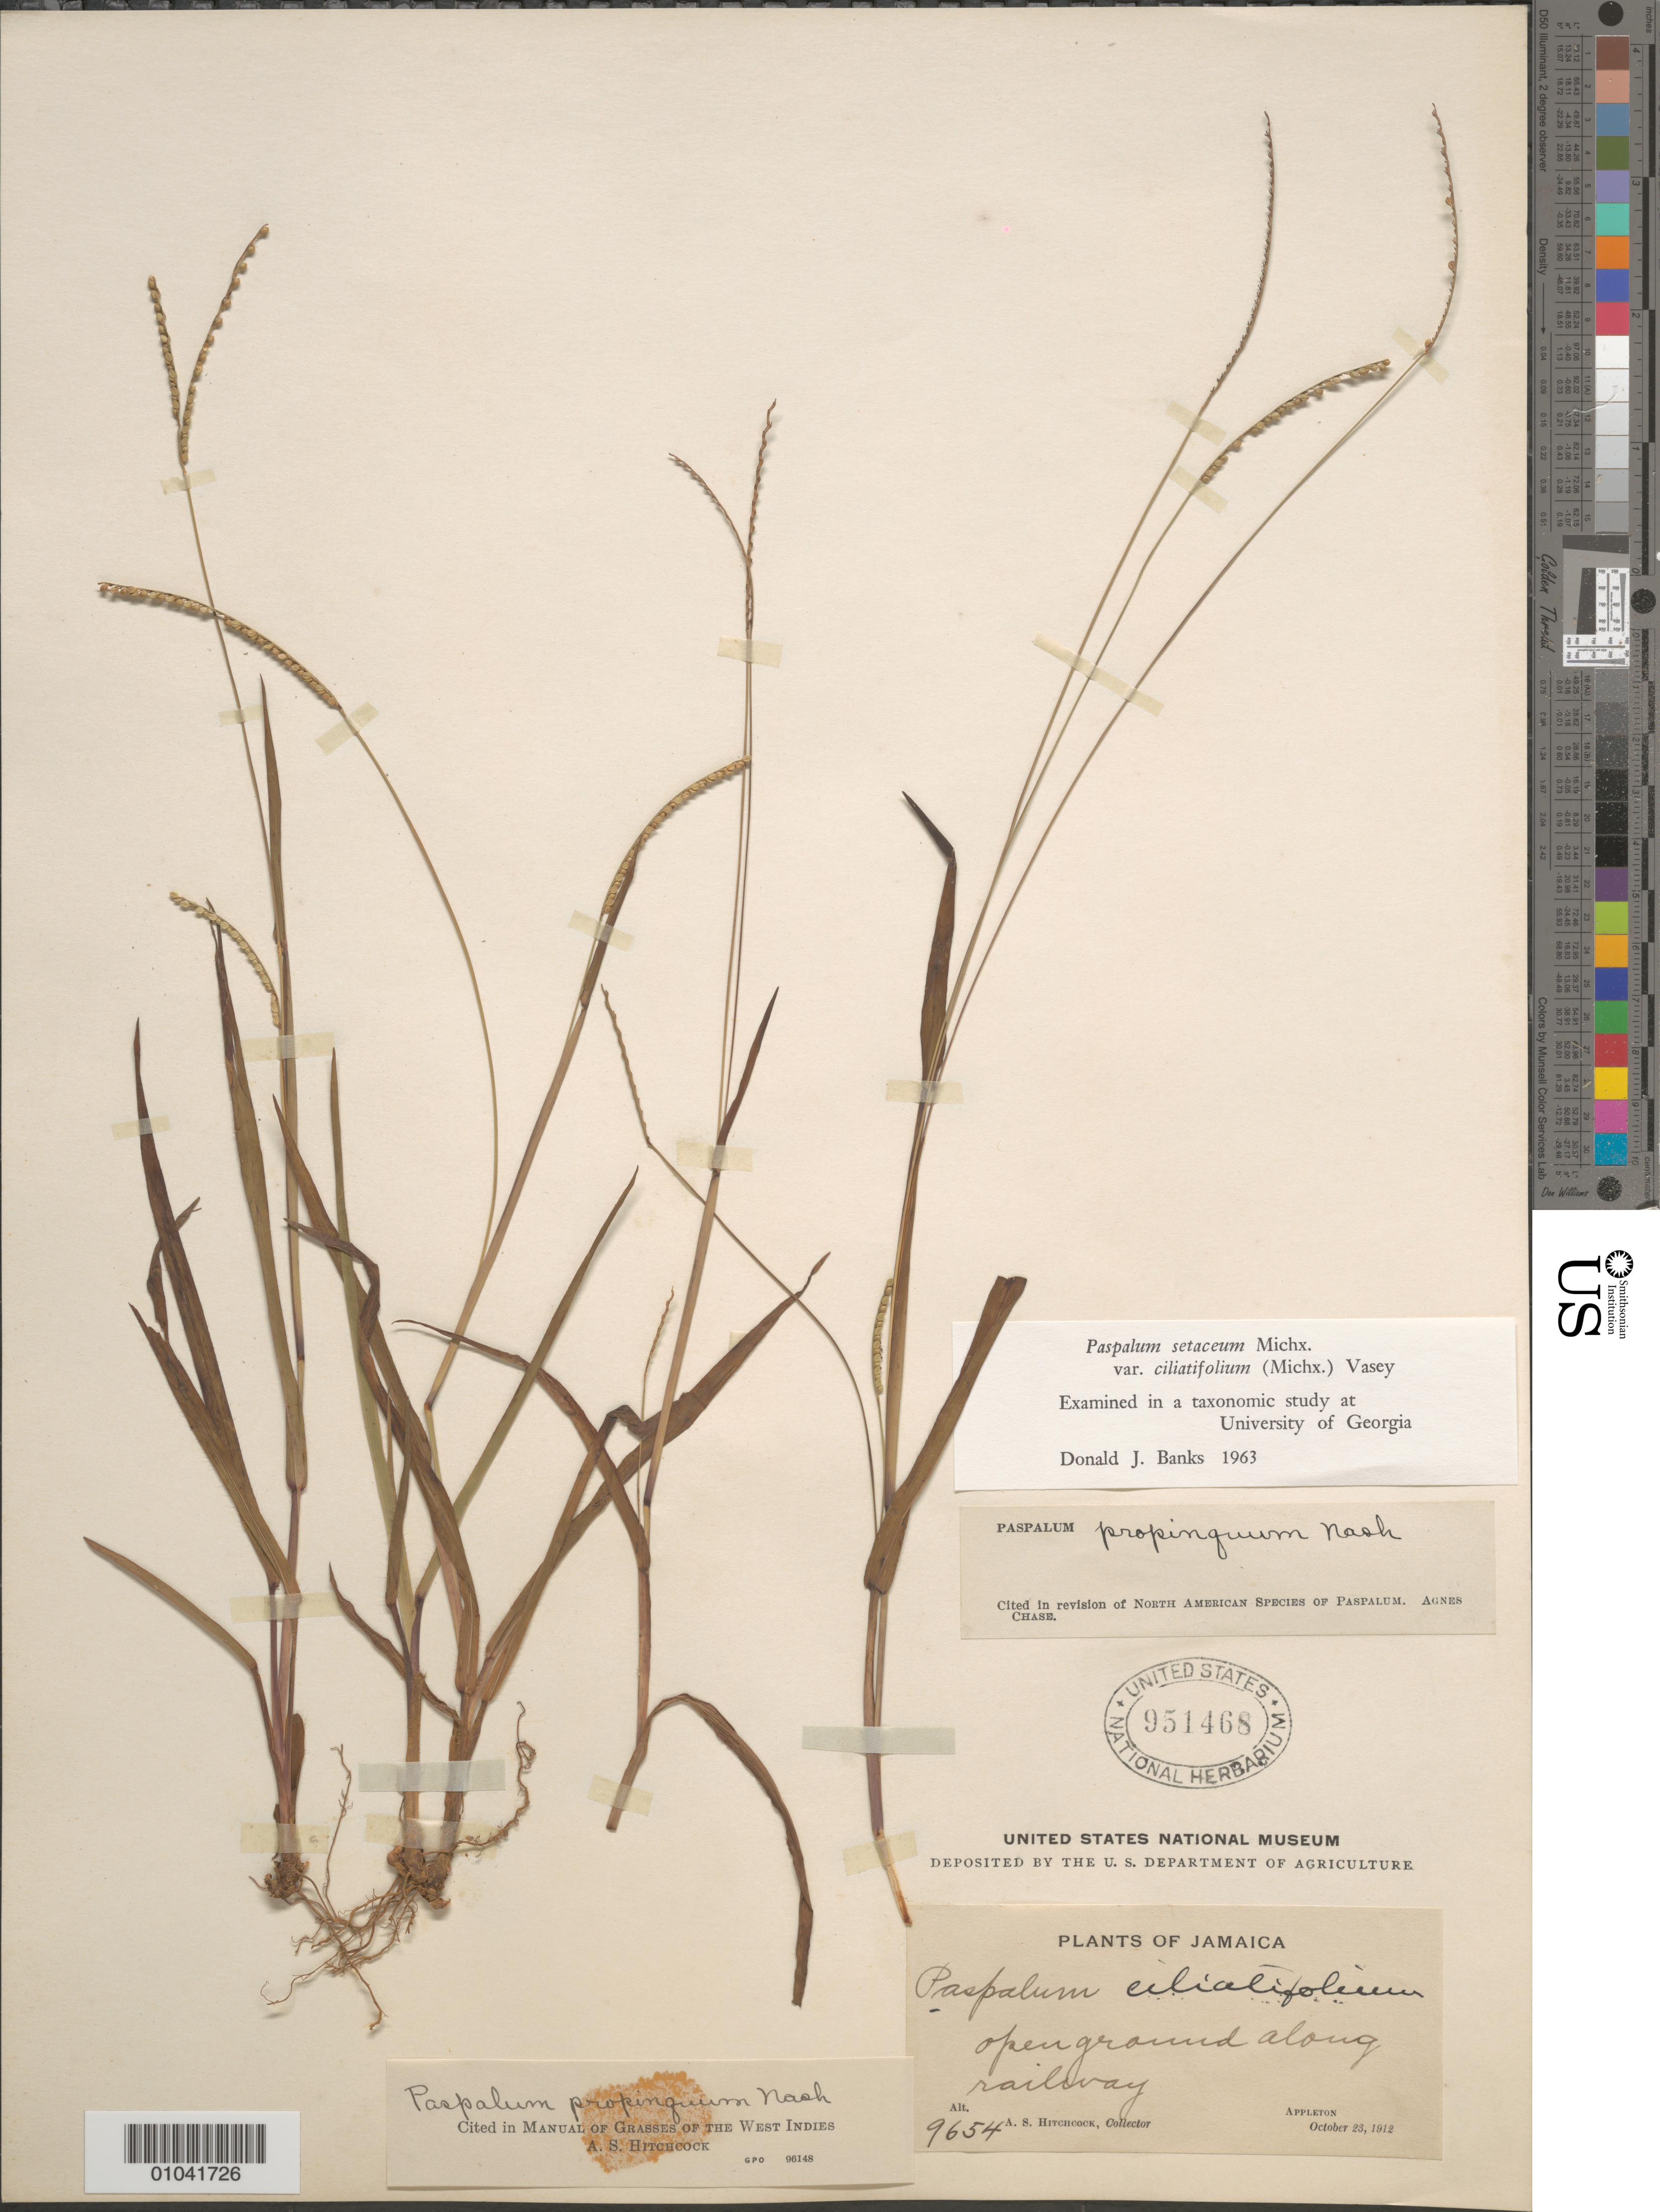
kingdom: Plantae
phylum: Tracheophyta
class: Liliopsida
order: Poales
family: Poaceae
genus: Paspalum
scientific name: Paspalum setaceum var. ciliatifolium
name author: (Michx.) Vasey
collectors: A. S. Hitchcock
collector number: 9654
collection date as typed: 23 Oct 1912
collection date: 1912-10-23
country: Jamaica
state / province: Trelawny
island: Jamaica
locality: Appleton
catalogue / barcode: US 951468